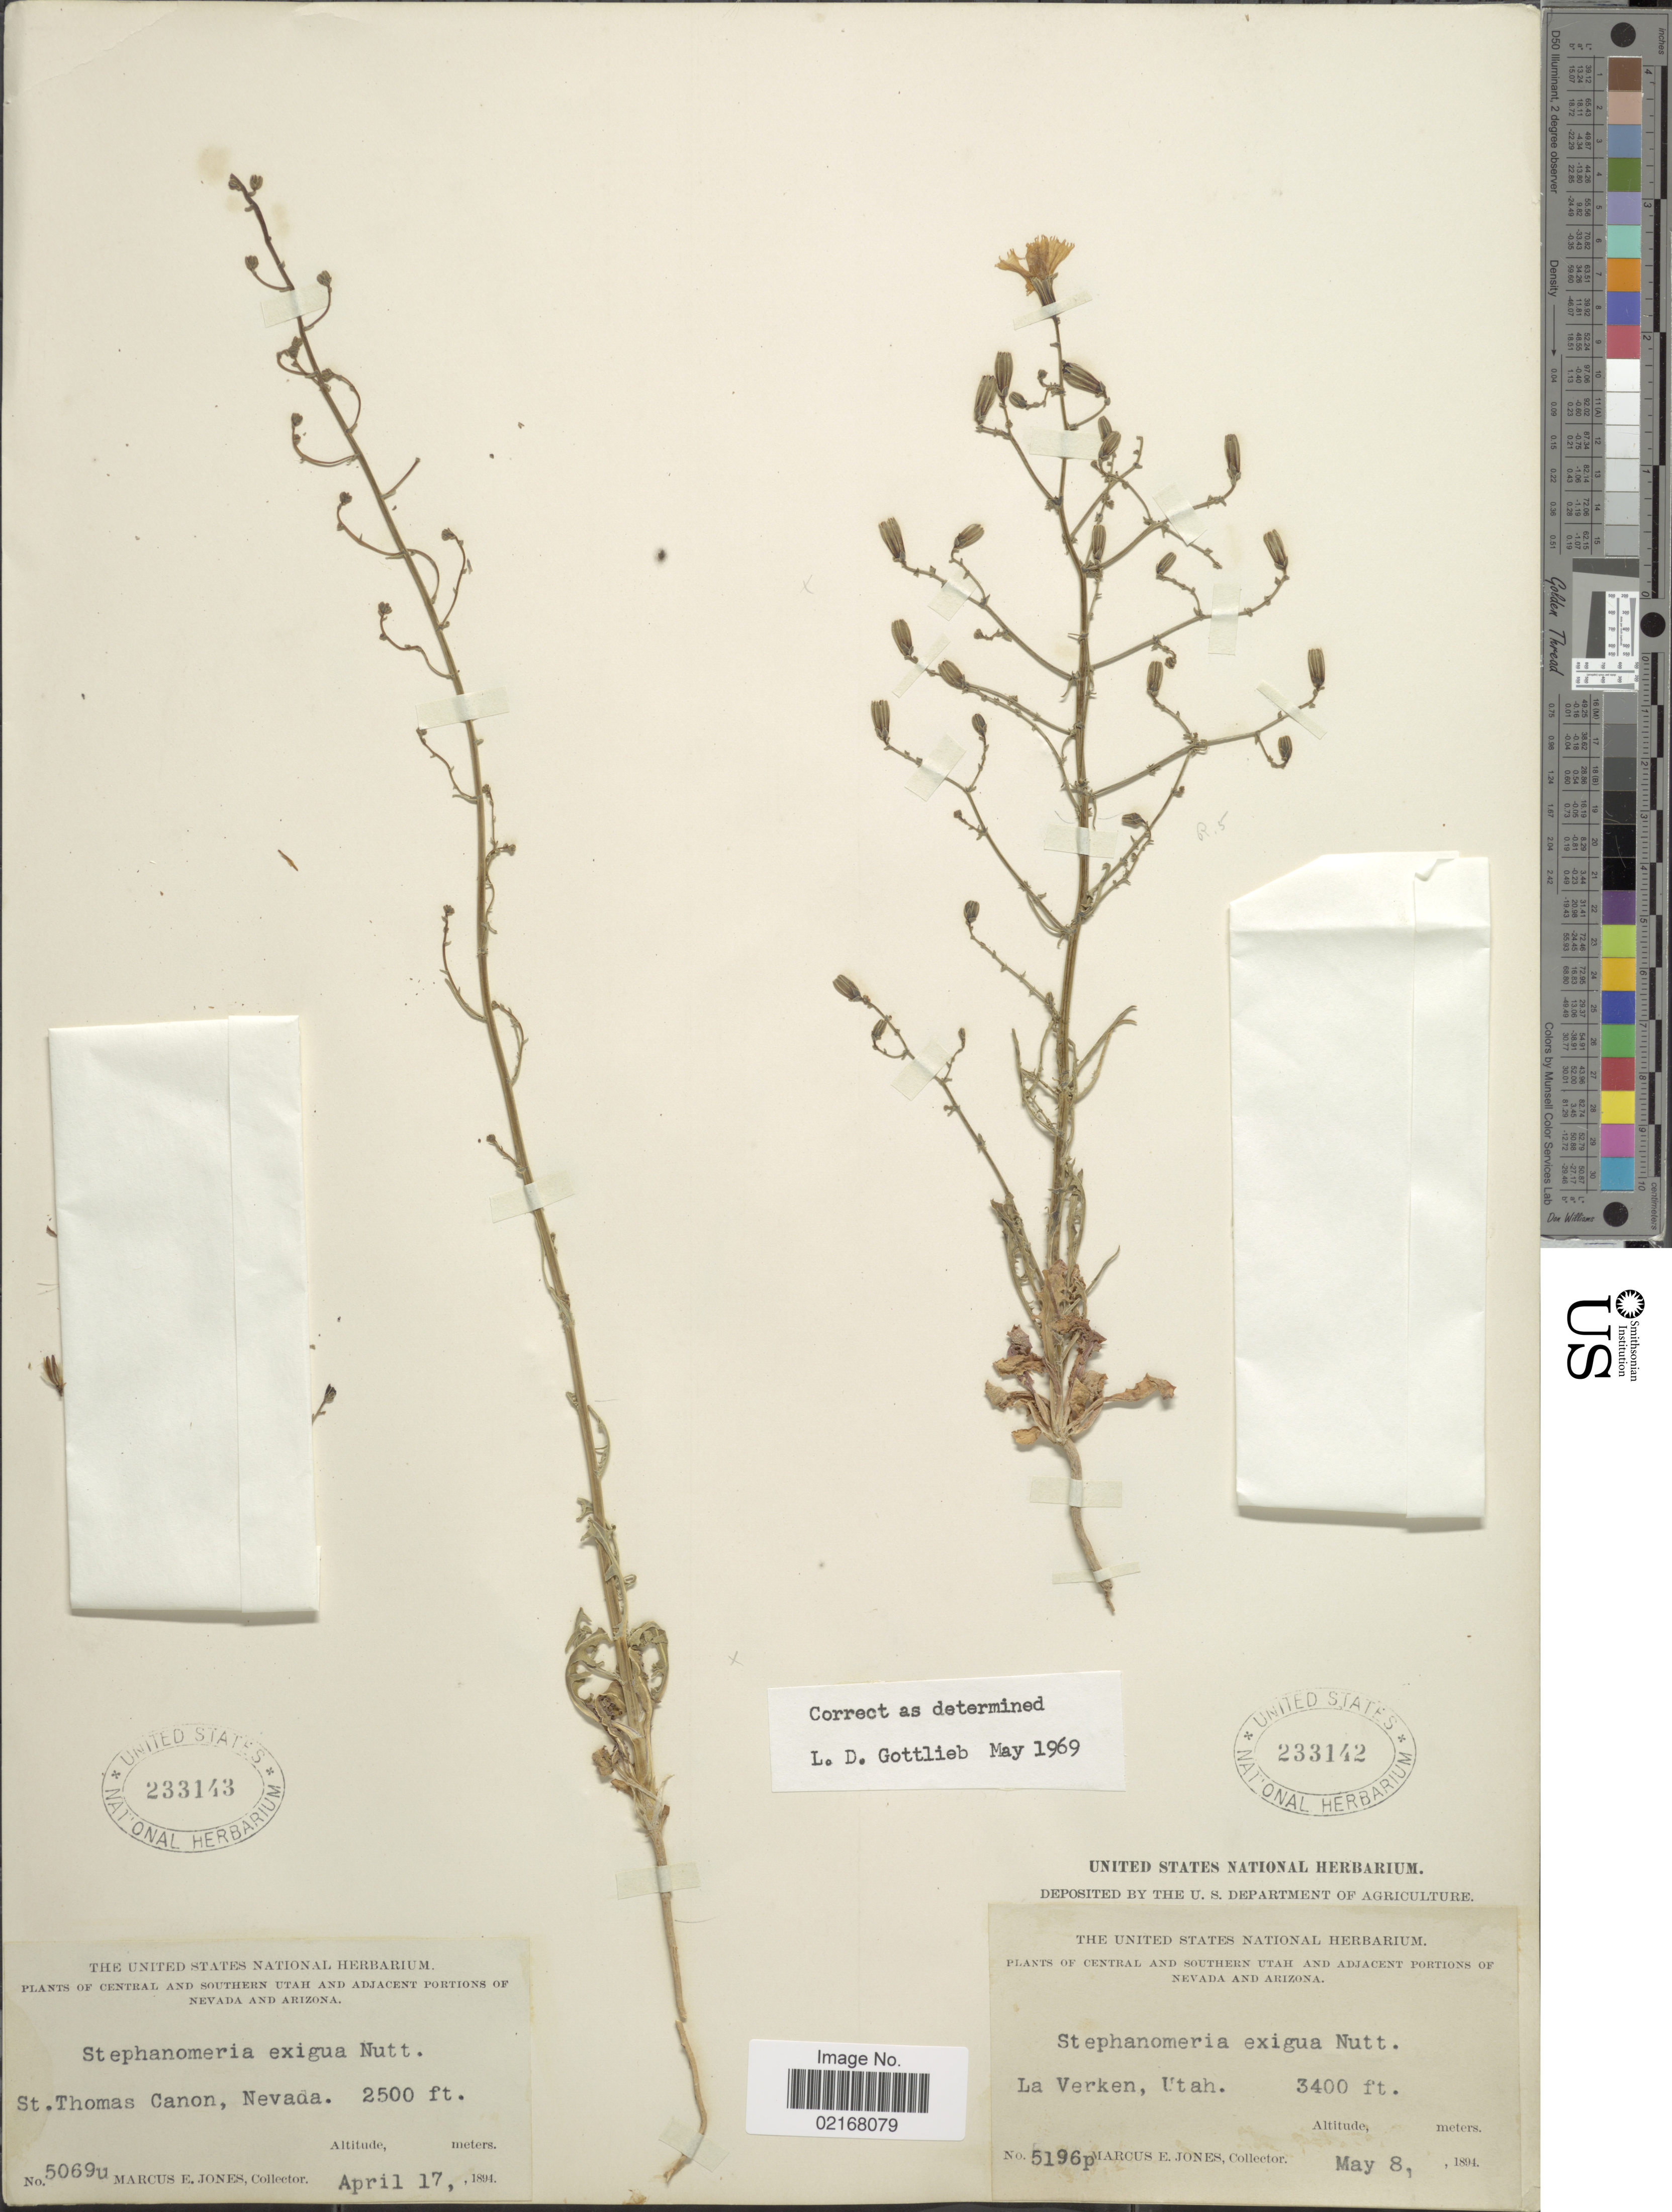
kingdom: Plantae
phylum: Tracheophyta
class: Magnoliopsida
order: Asterales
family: Asteraceae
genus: Stephanomeria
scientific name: Stephanomeria exigua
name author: Nutt.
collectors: M. E. Jones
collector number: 5196p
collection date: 1891-05-08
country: United States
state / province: Utah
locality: La Verken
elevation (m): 1036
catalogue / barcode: US 233142